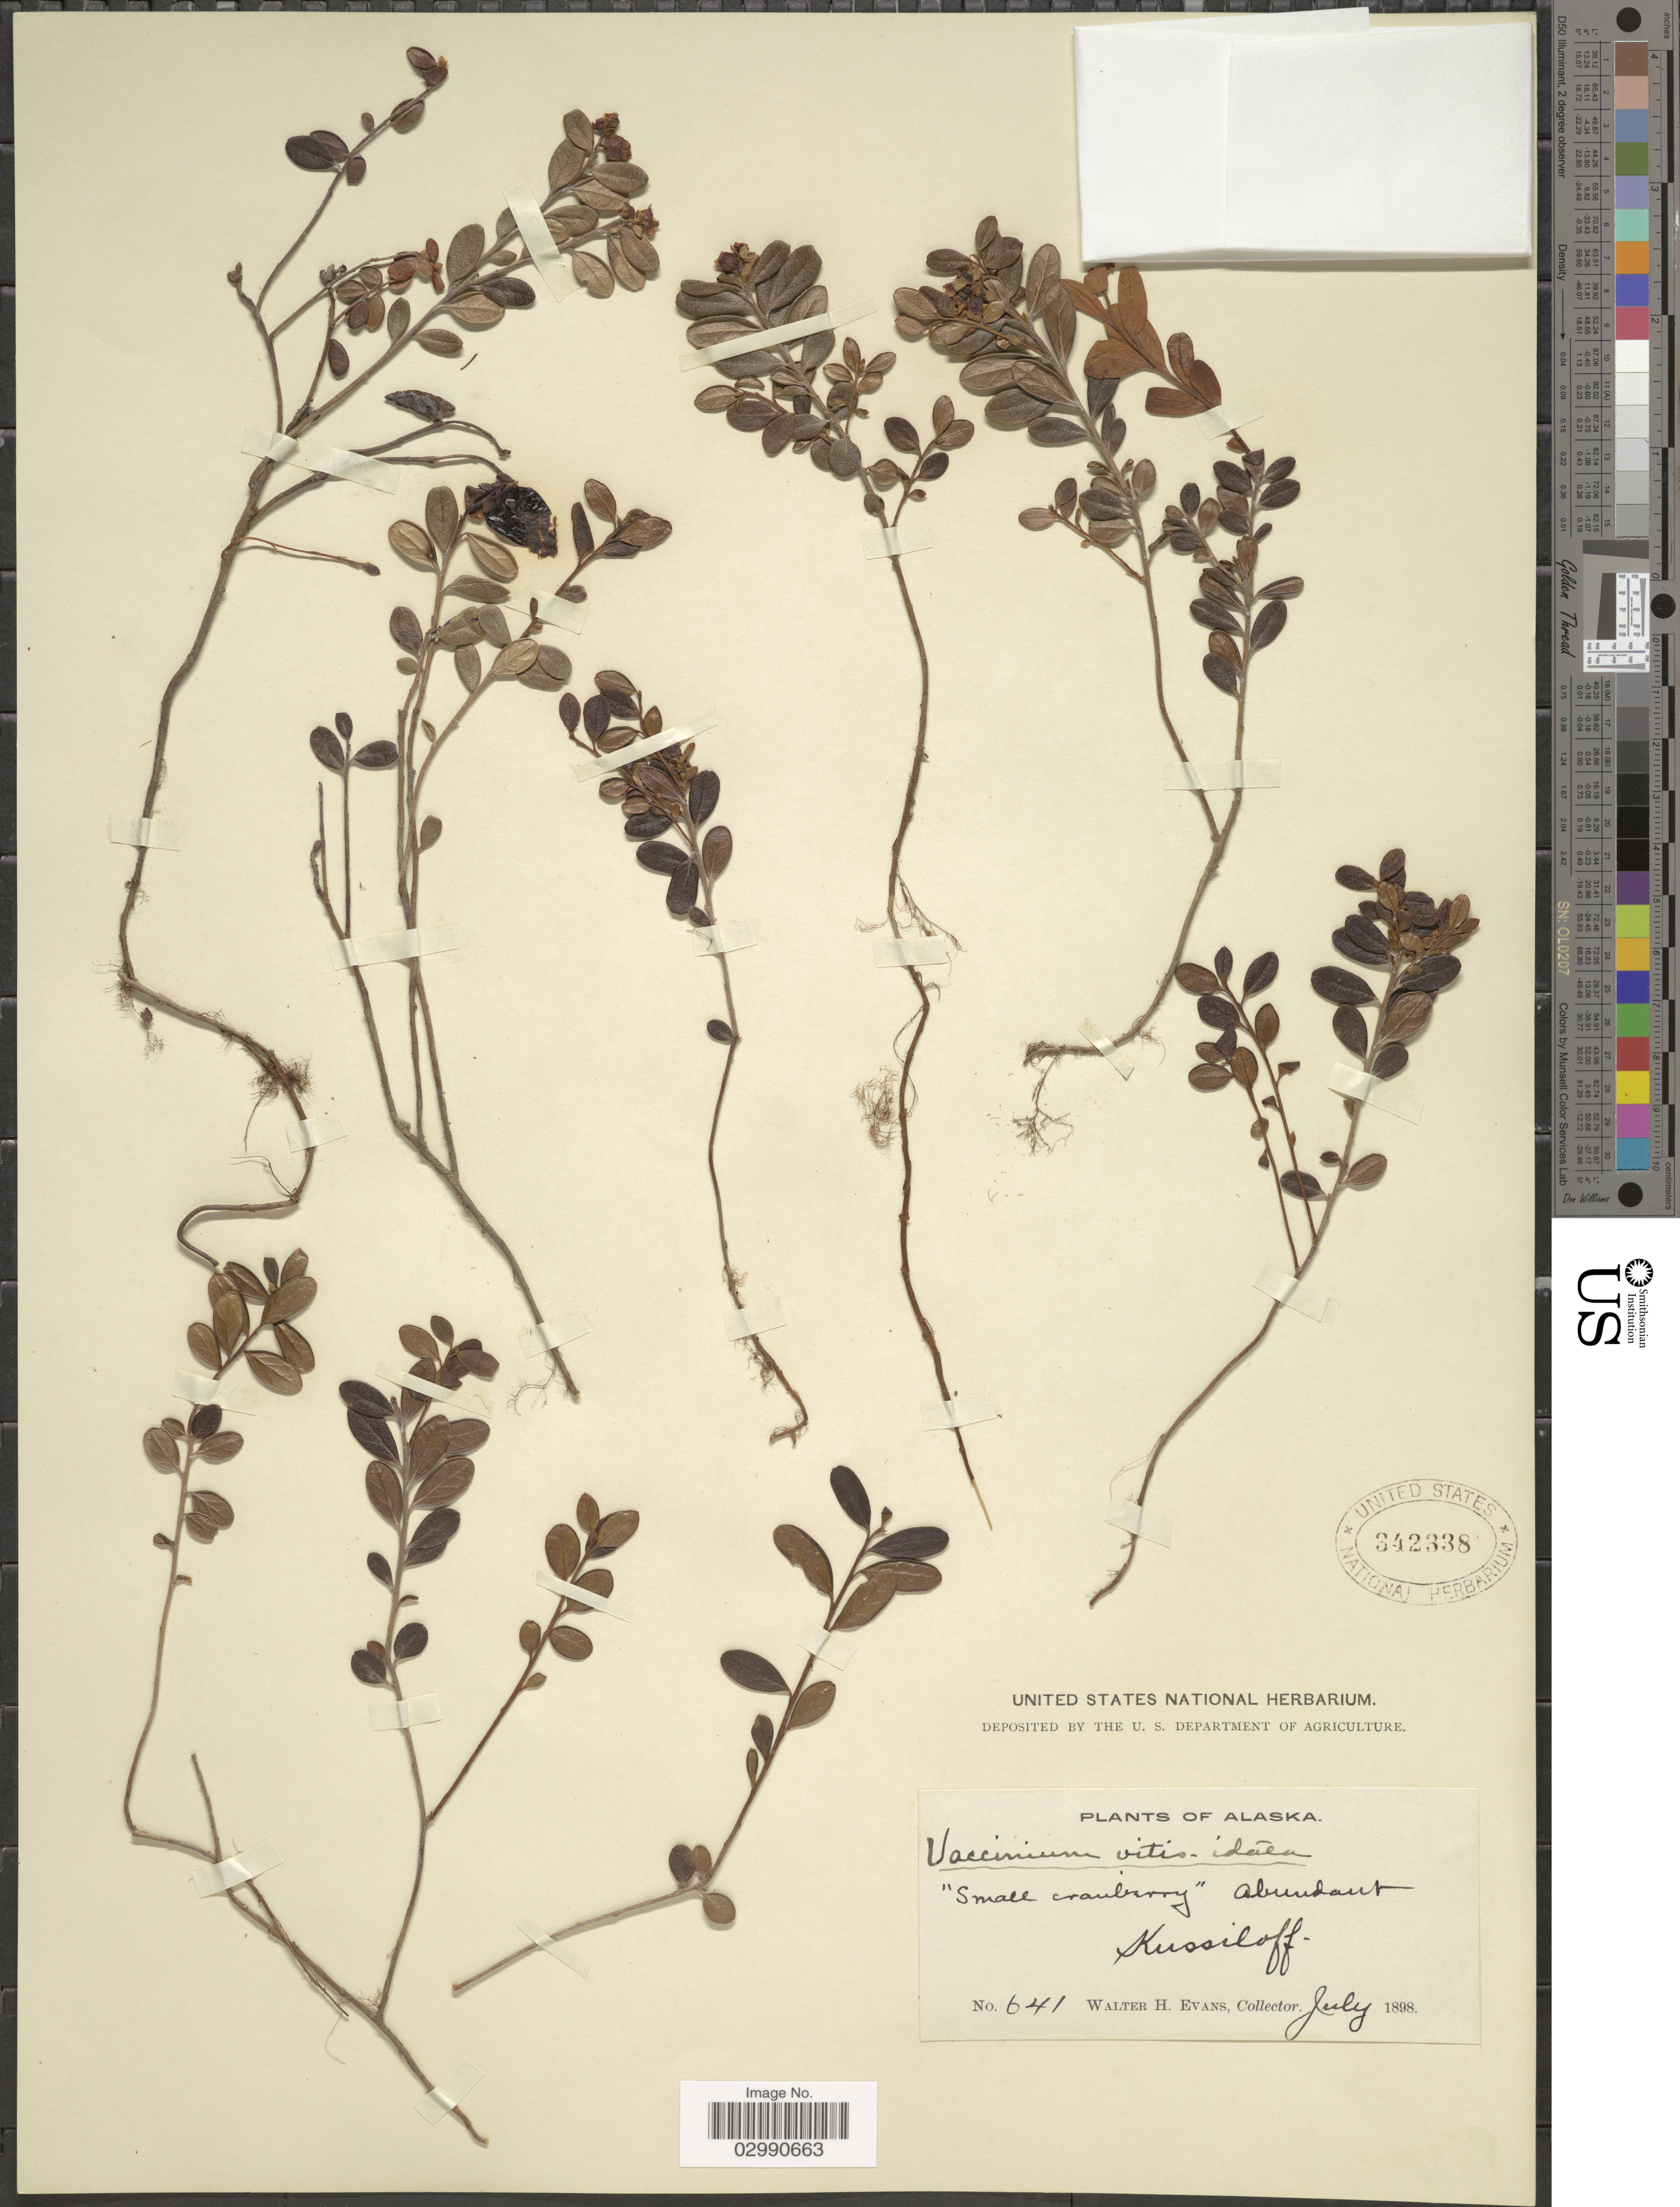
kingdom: Plantae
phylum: Tracheophyta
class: Magnoliopsida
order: Ericales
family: Ericaceae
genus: Vaccinium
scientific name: Vaccinium vitis-idaea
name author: L.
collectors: W. H. Evans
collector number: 641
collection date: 1898-07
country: United States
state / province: Alaska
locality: Kussiloff.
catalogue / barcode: US 342338